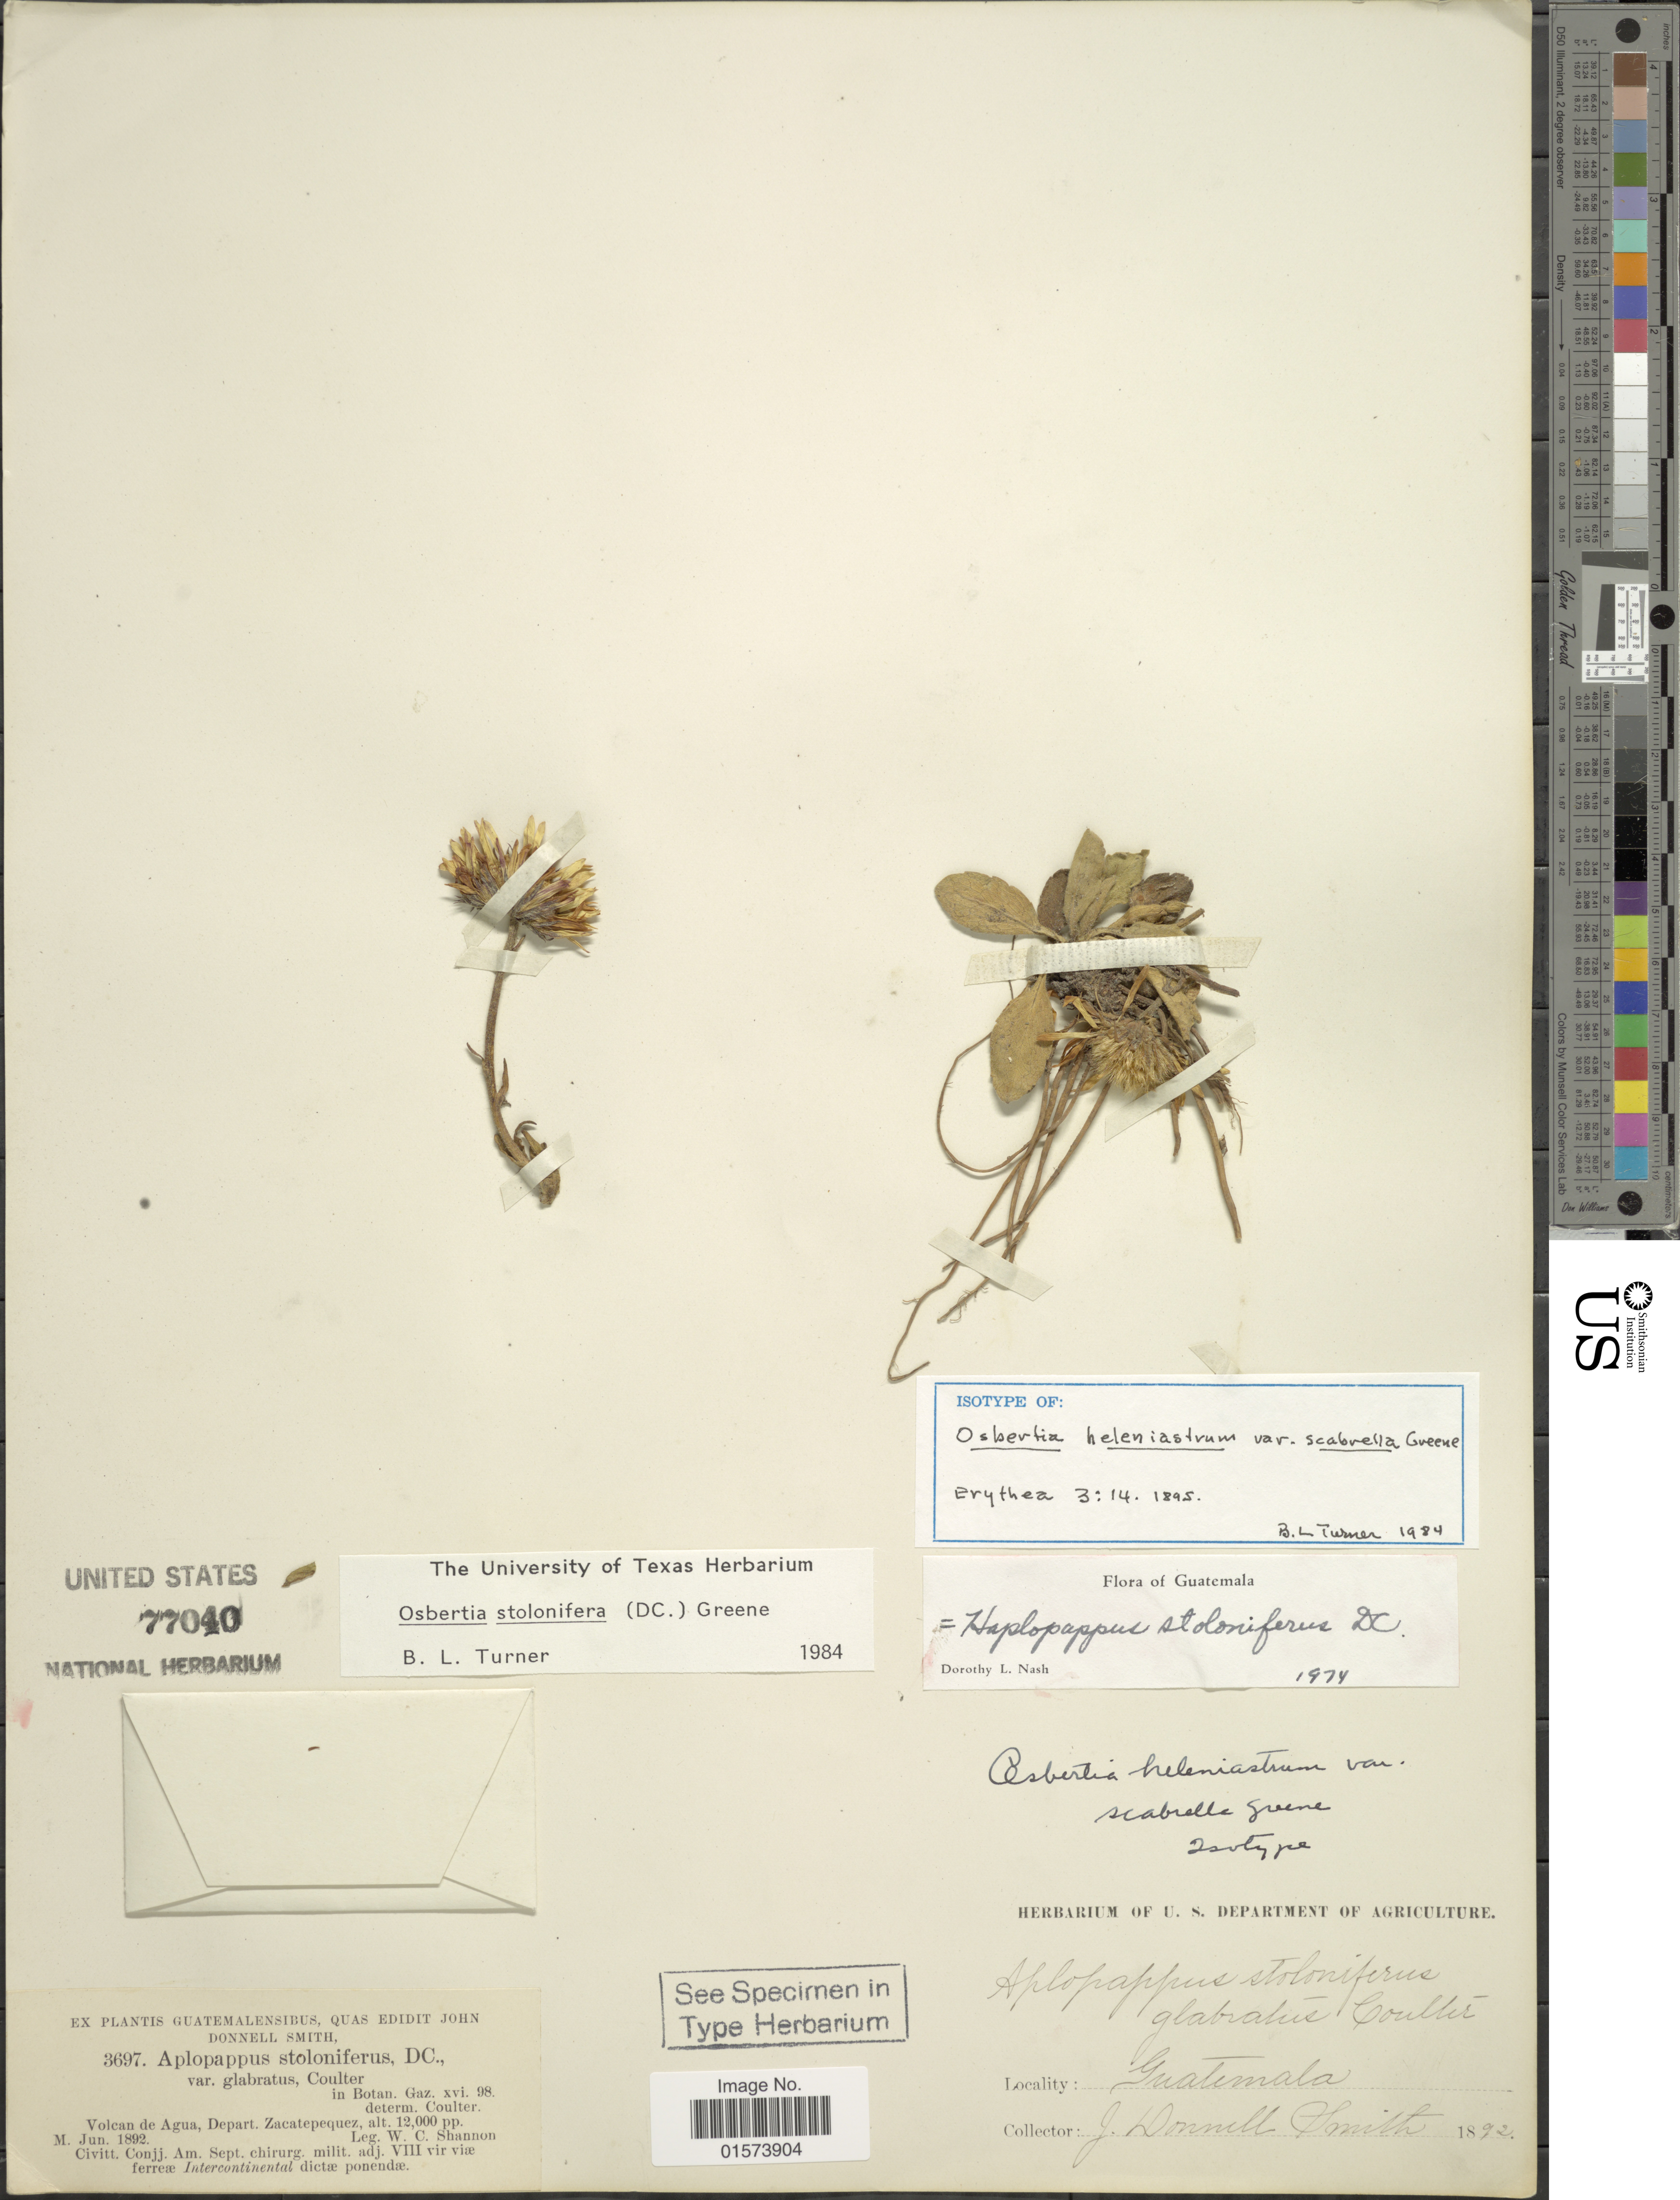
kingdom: Plantae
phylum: Tracheophyta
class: Magnoliopsida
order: Asterales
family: Asteraceae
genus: Osbertia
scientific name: Osbertia stolonifera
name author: (DC.) Greene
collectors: W. C. Shannon & J. Donnell Smith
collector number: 3697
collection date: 1892-06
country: Guatemala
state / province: Sacatepéquez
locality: Volcan de Agua, Depart. Zacatepequez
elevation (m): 3658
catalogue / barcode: US 77040